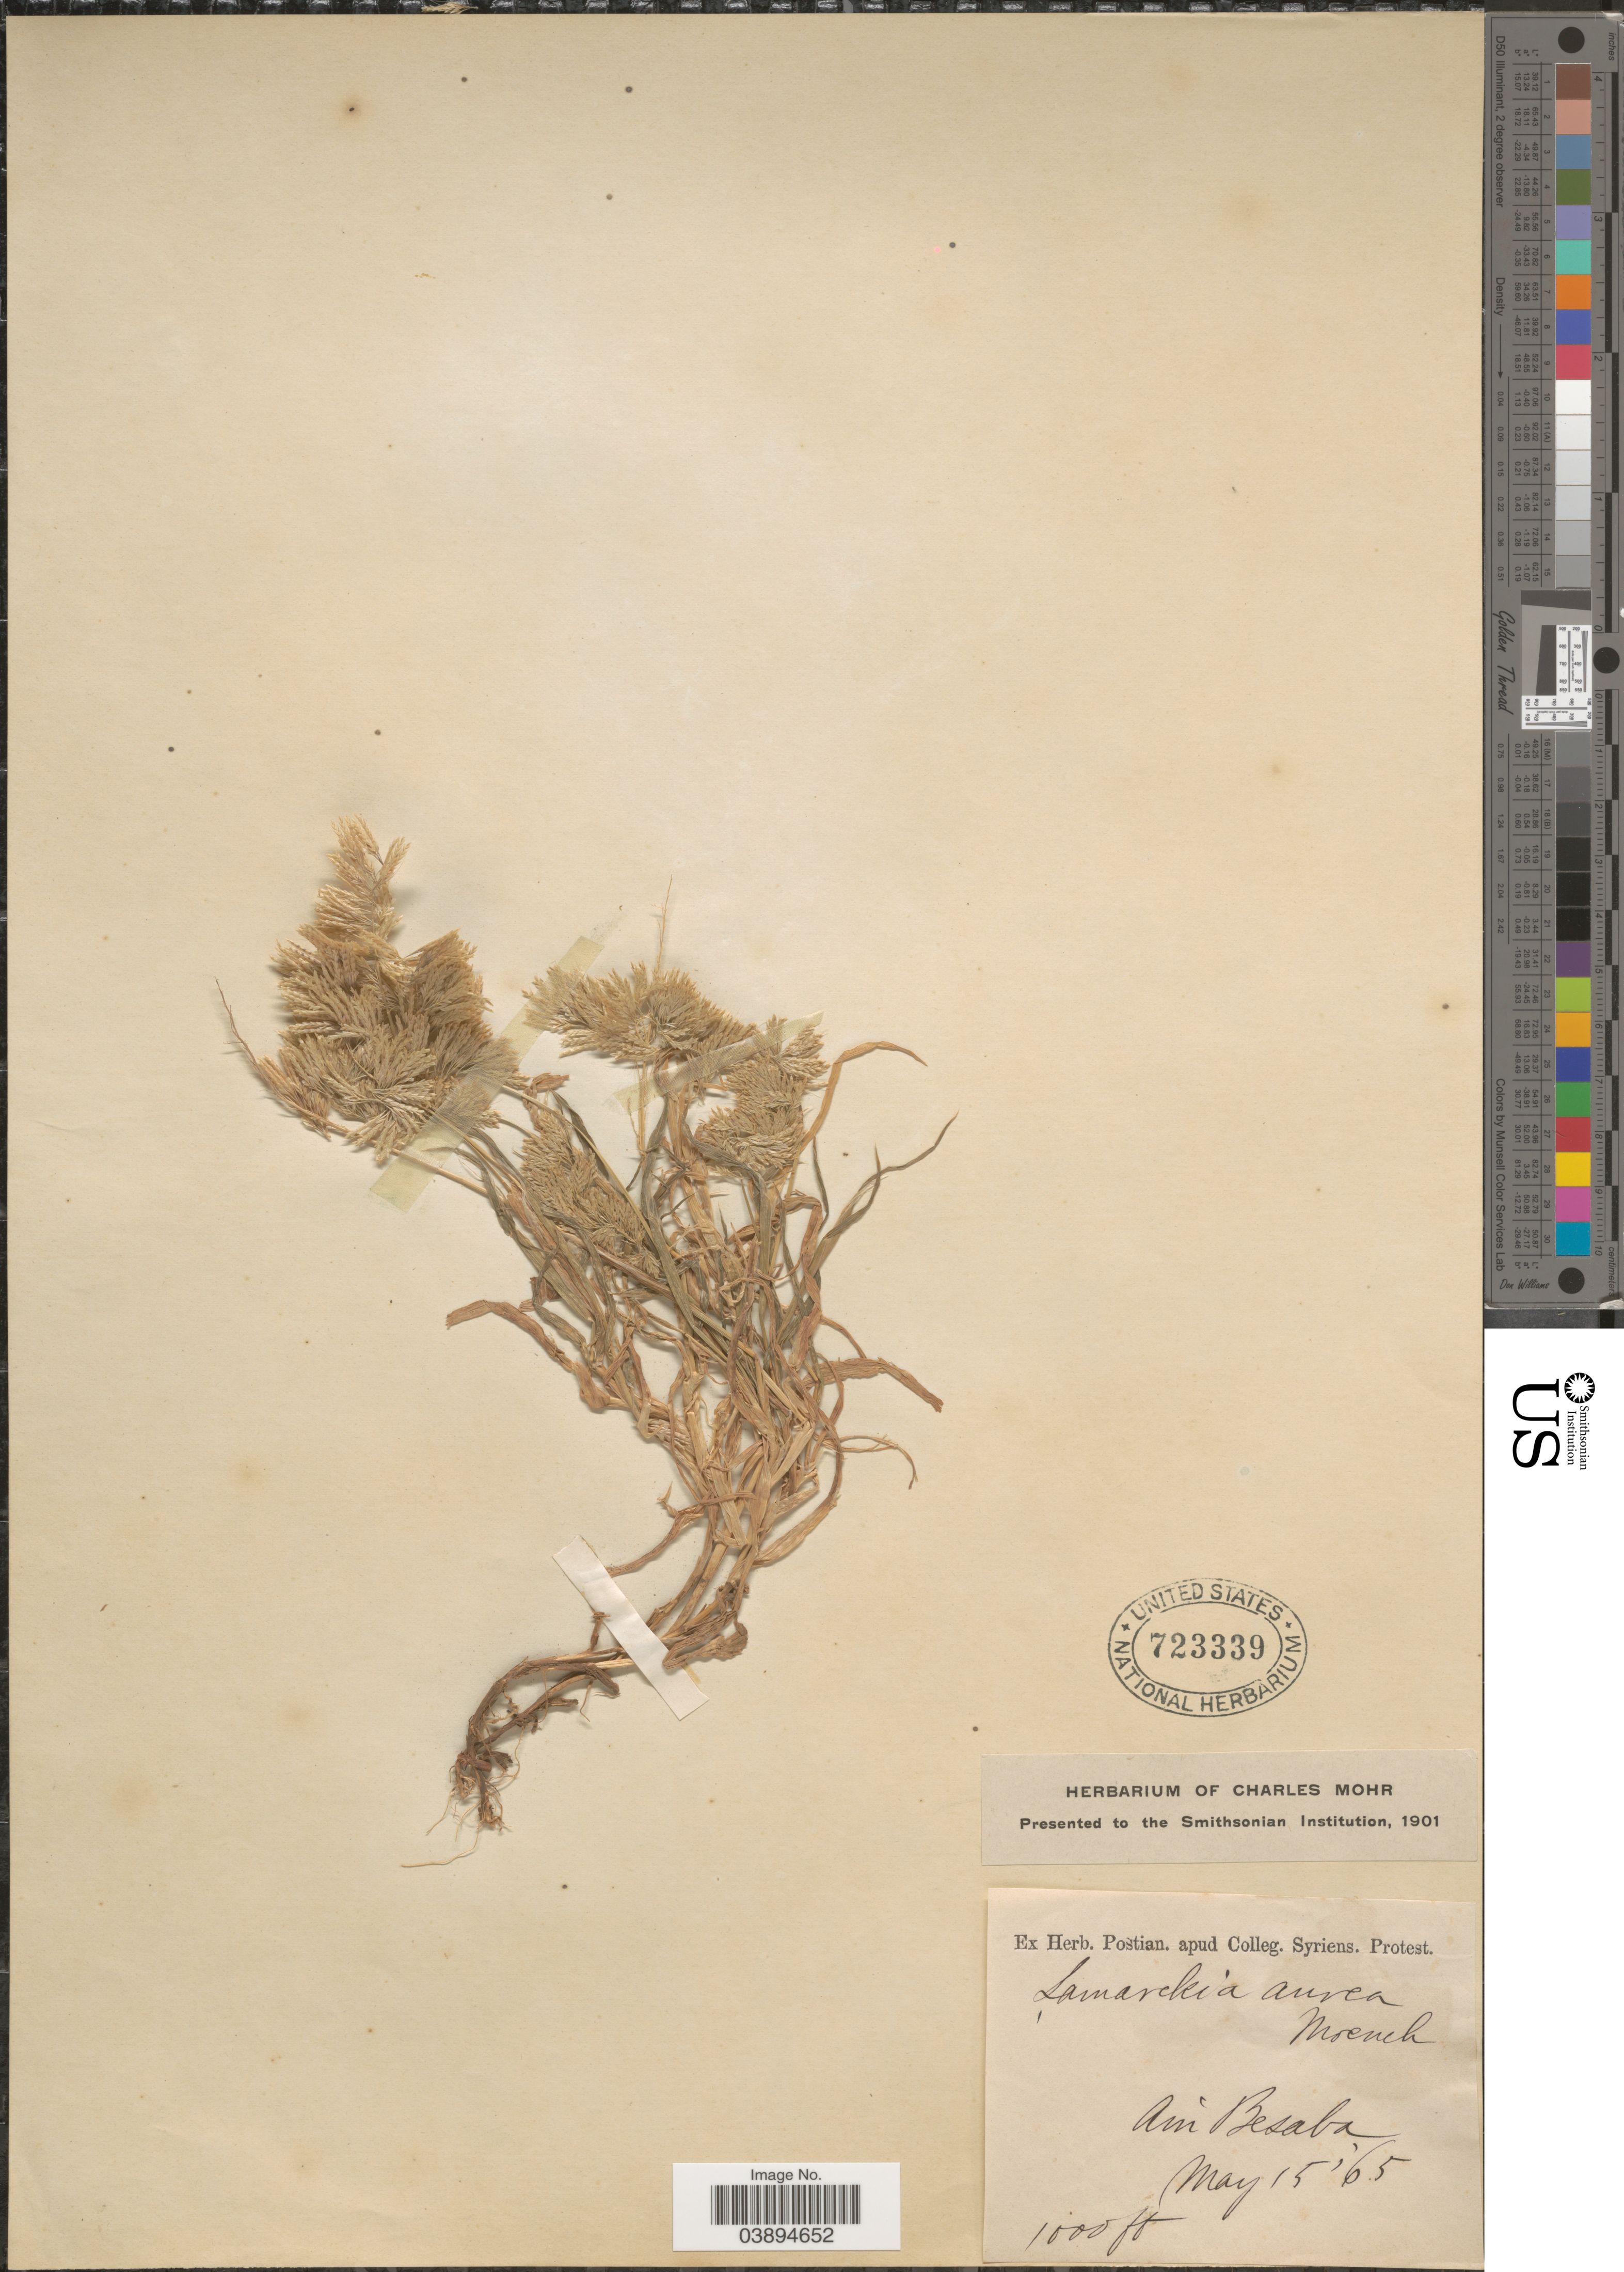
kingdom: Plantae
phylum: Tracheophyta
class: Liliopsida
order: Poales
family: Poaceae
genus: Lamarckia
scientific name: Lamarckia aurea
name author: (L.) Moench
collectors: ex herb. Postian. apud Colleg. Syriens. Protest. USE "Fannie P. A. Shepard" (10308853) AS PRIMARY COLLECTOR INSTEAD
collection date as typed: Transcribed d/m/y: 15/5/65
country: Syria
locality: Ain Besaba.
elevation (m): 305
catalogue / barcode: US 723339